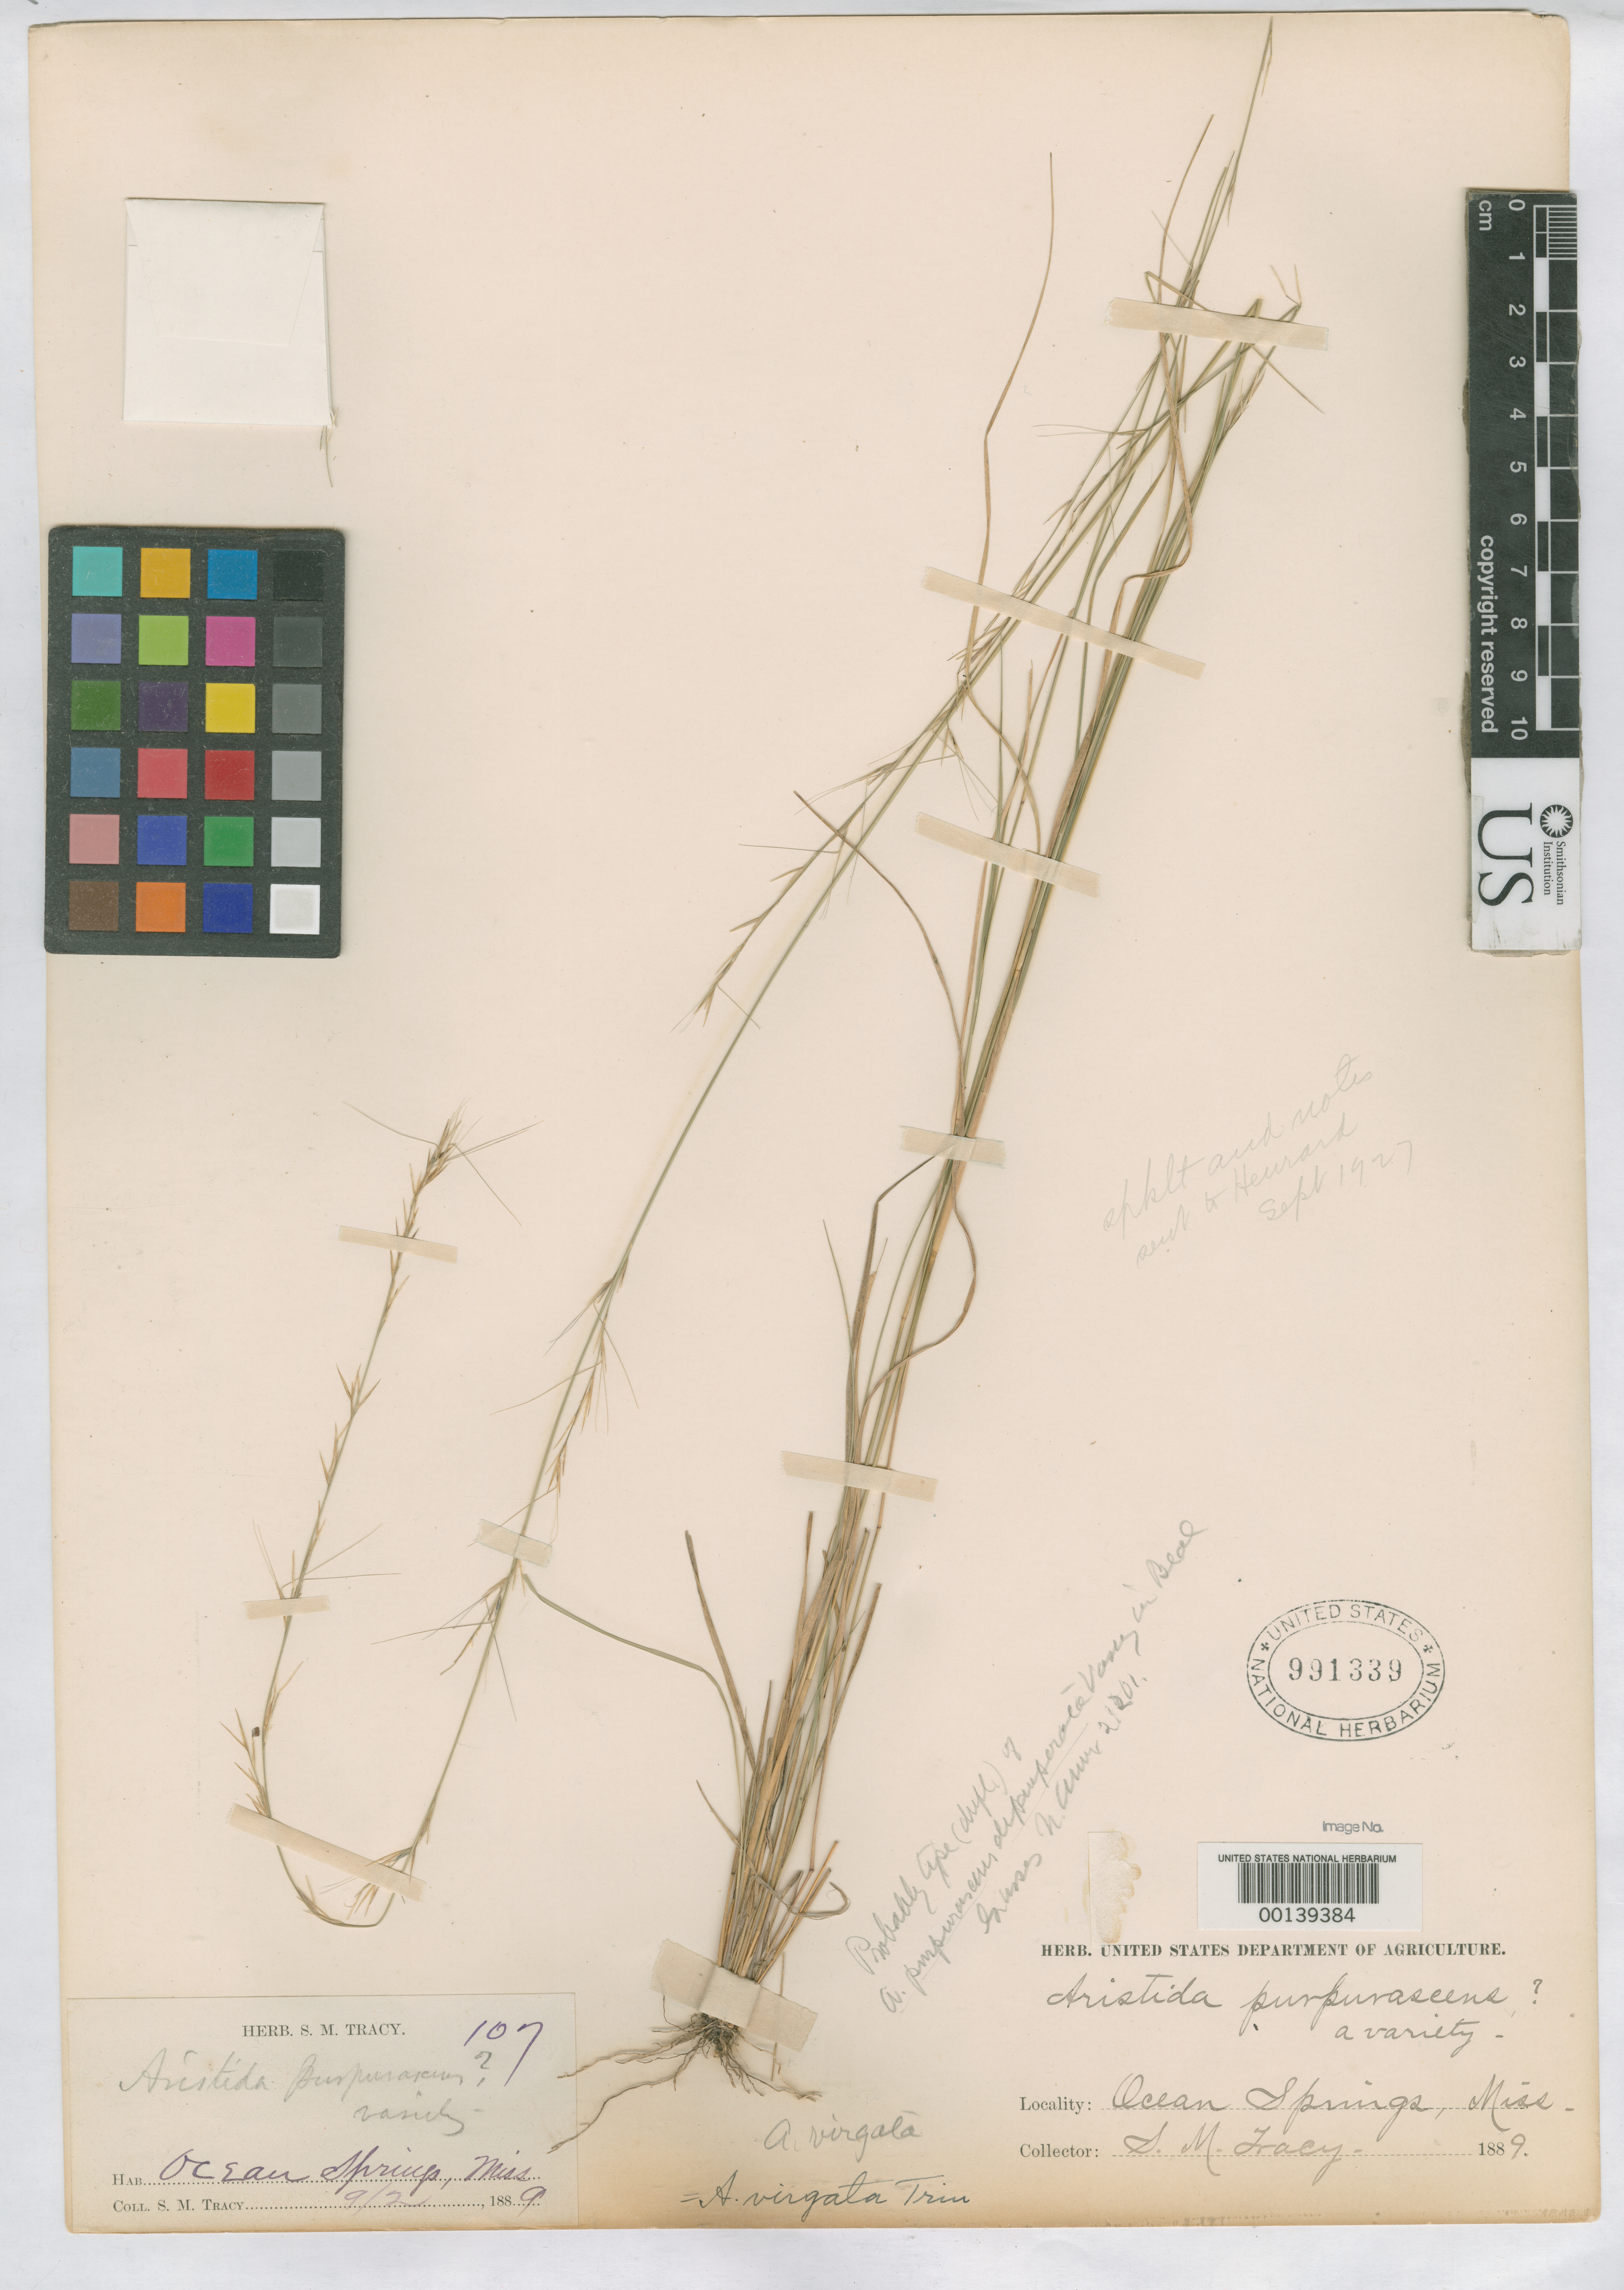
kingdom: Plantae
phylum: Tracheophyta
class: Liliopsida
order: Poales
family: Poaceae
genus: Aristida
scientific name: Aristida purpurascens var. depauperata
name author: Vasey in W.J. Beal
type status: Type Collection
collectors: S. M. Tracy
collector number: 107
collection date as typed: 02 Sep 1889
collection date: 1889-09-02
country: United States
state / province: Mississippi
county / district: Jackson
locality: Ocean Springs.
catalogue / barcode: US 991339